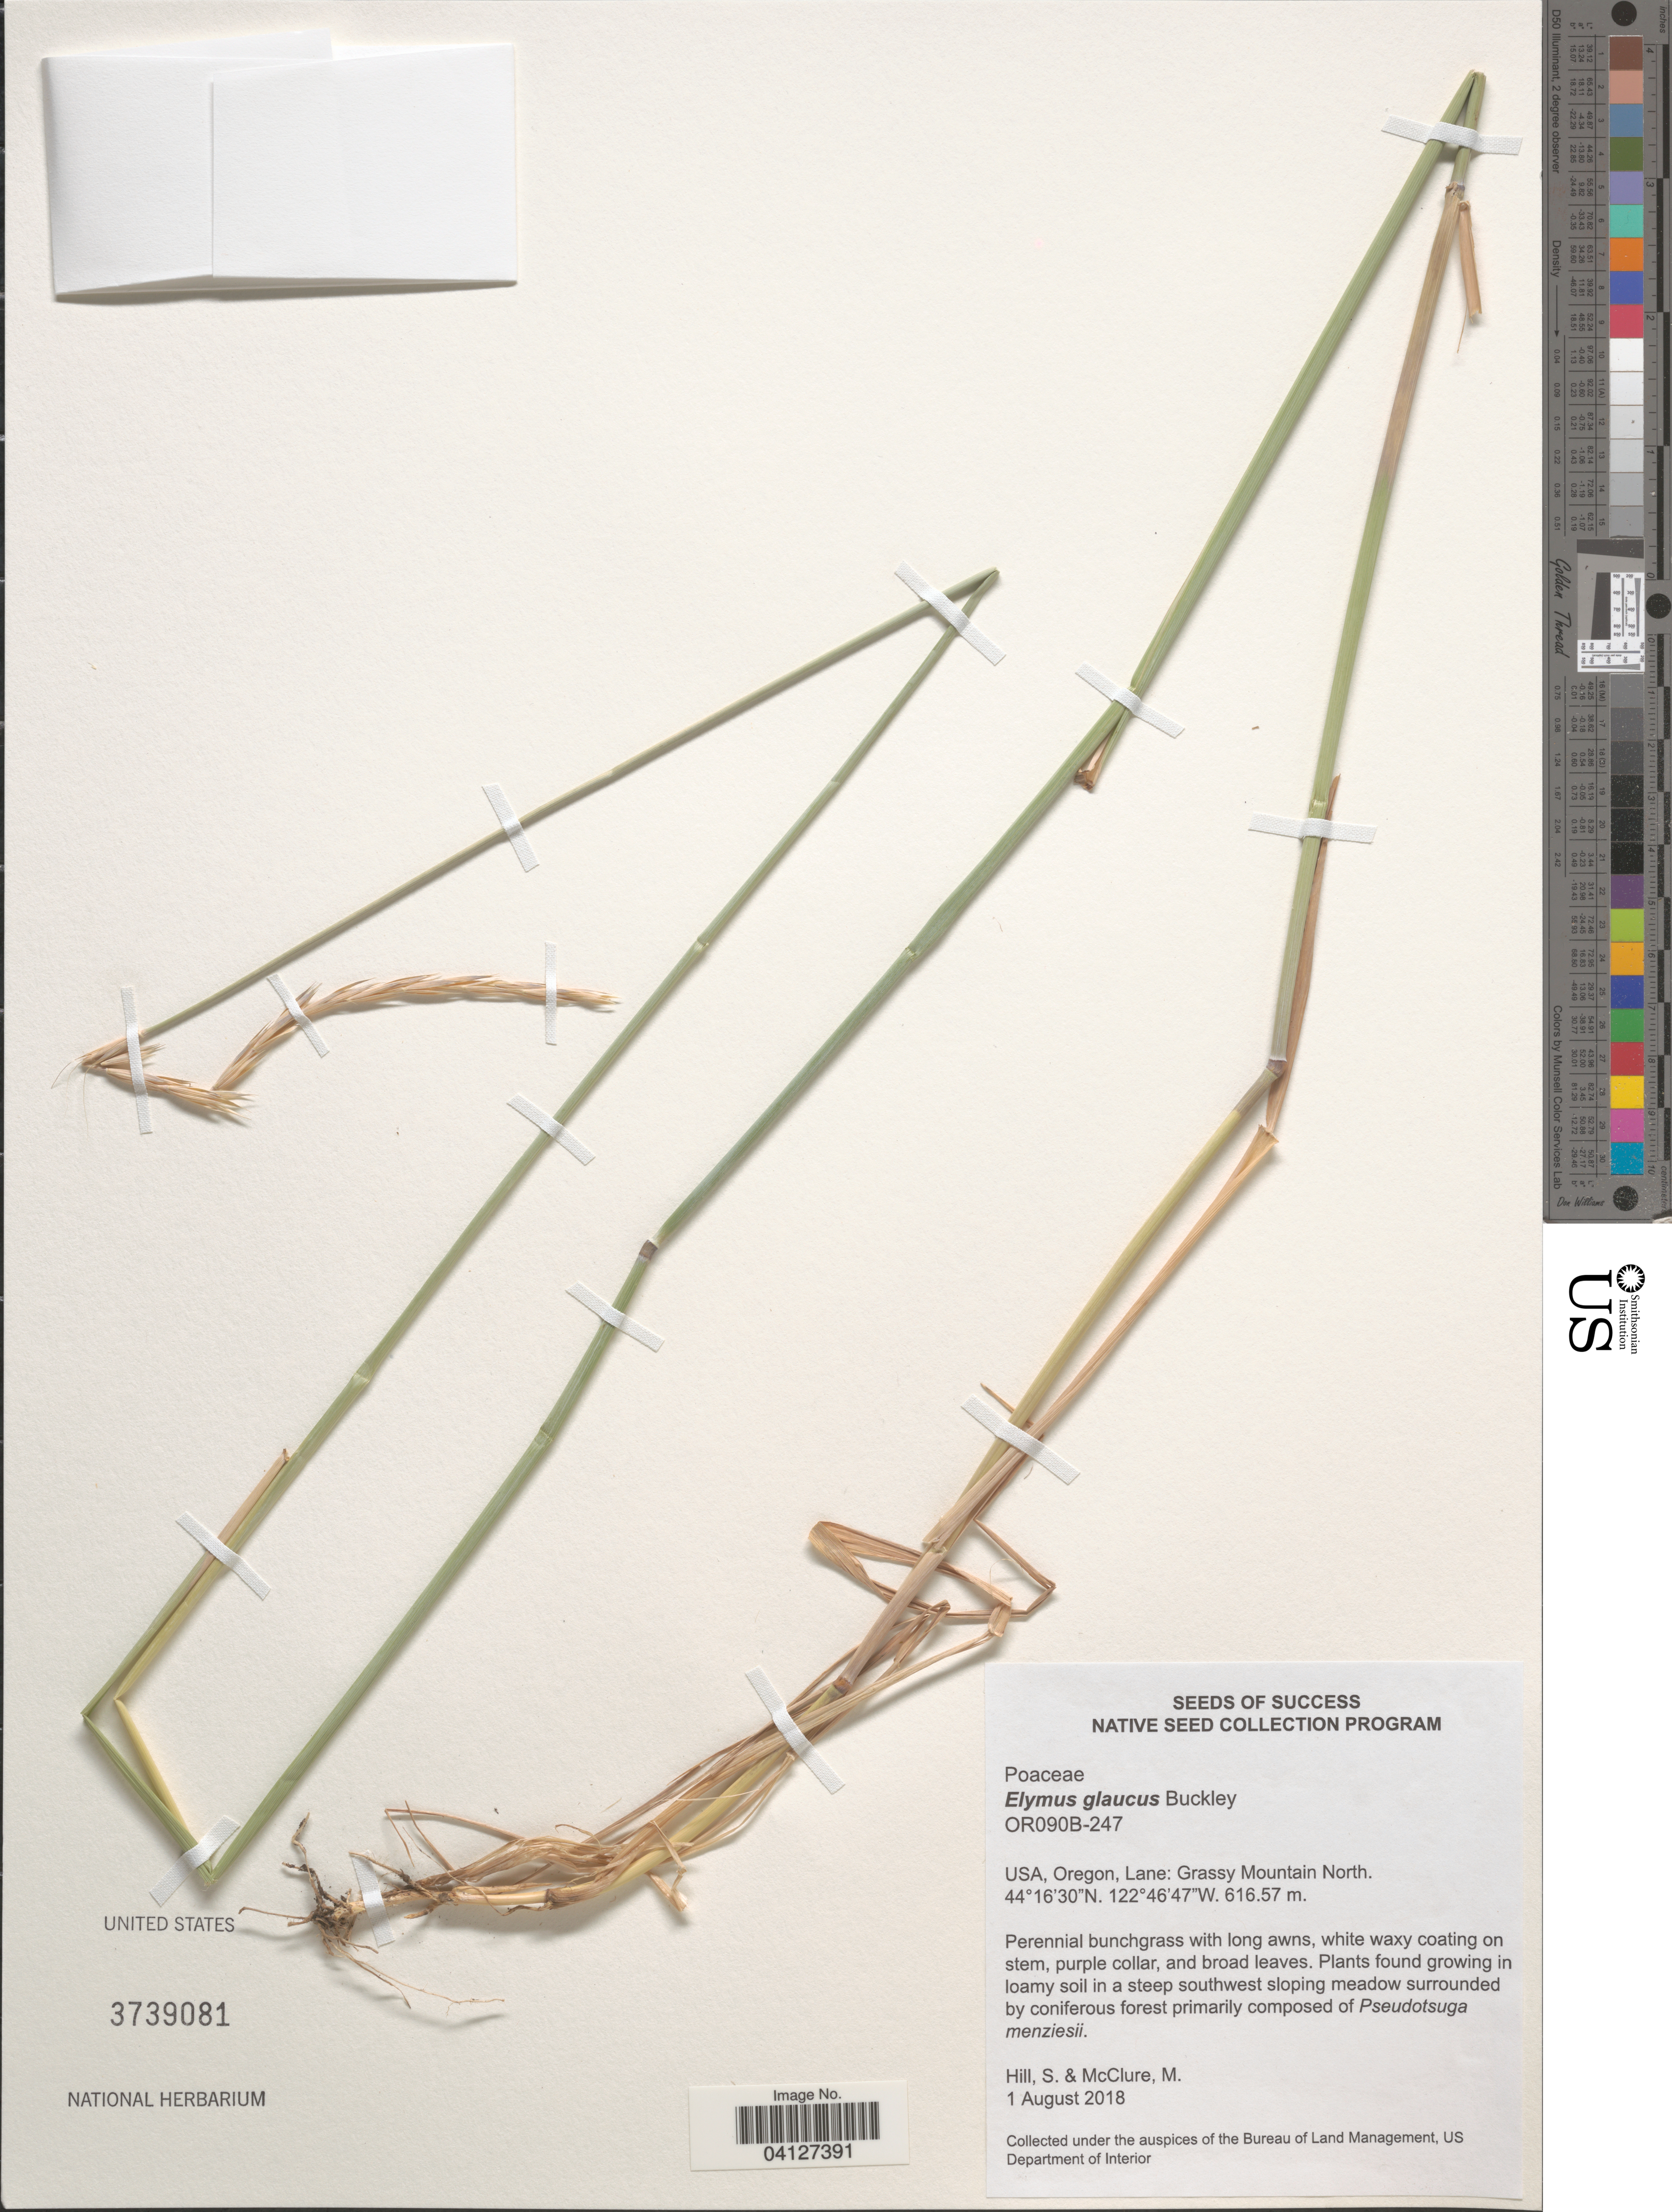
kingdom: Plantae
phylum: Tracheophyta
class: Liliopsida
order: Poales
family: Poaceae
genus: Elymus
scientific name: Elymus glaucus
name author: Buckley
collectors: S. Hill & M. McClure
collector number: OR090B-247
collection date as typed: Transcribed d/m/y: 1/8/2018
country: United States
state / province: Oregon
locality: Lane: Grassy Mountain North.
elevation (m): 616.57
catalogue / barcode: US 3739081